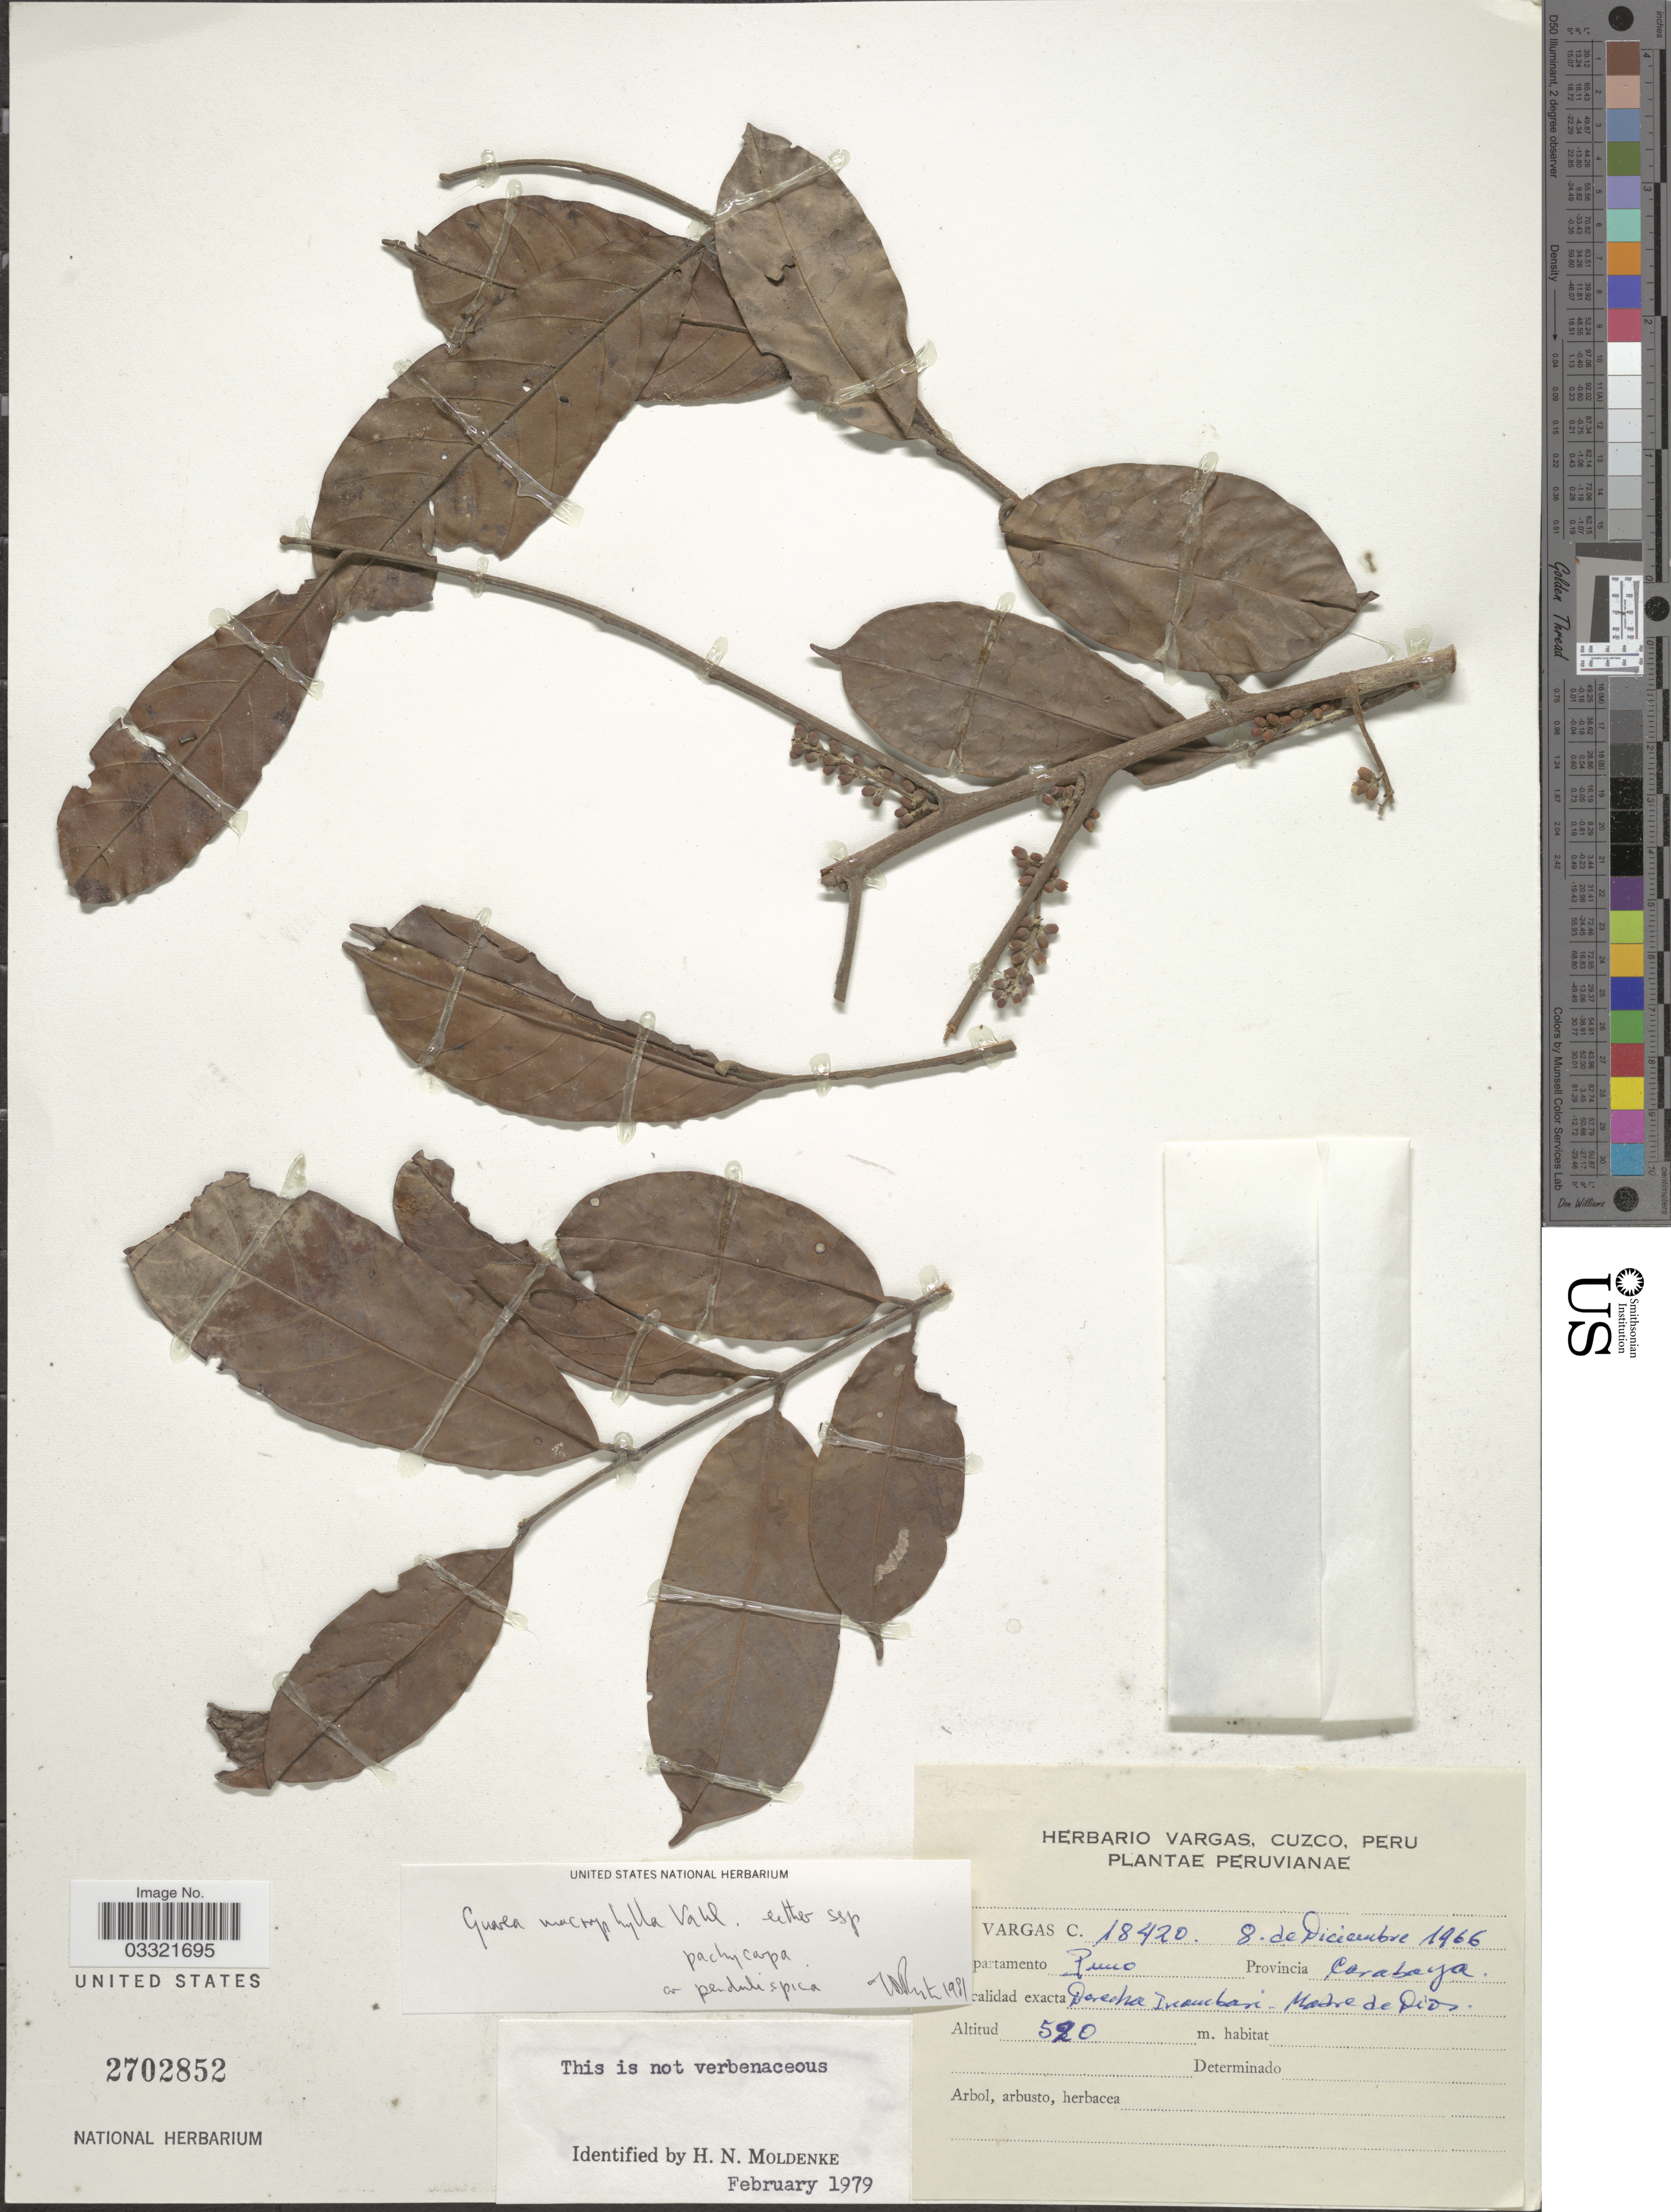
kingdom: Plantae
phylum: Tracheophyta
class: Magnoliopsida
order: Sapindales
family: Meliaceae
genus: Guarea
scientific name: Guarea macrophylla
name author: Vahl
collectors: C. Vargas Calderón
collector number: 18420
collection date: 1966-12-08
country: Peru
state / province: Puno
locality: Departamento Puno, Provincia Corabaya. Derecha Inambari - Madre de Dios.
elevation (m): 520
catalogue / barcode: US 2702852